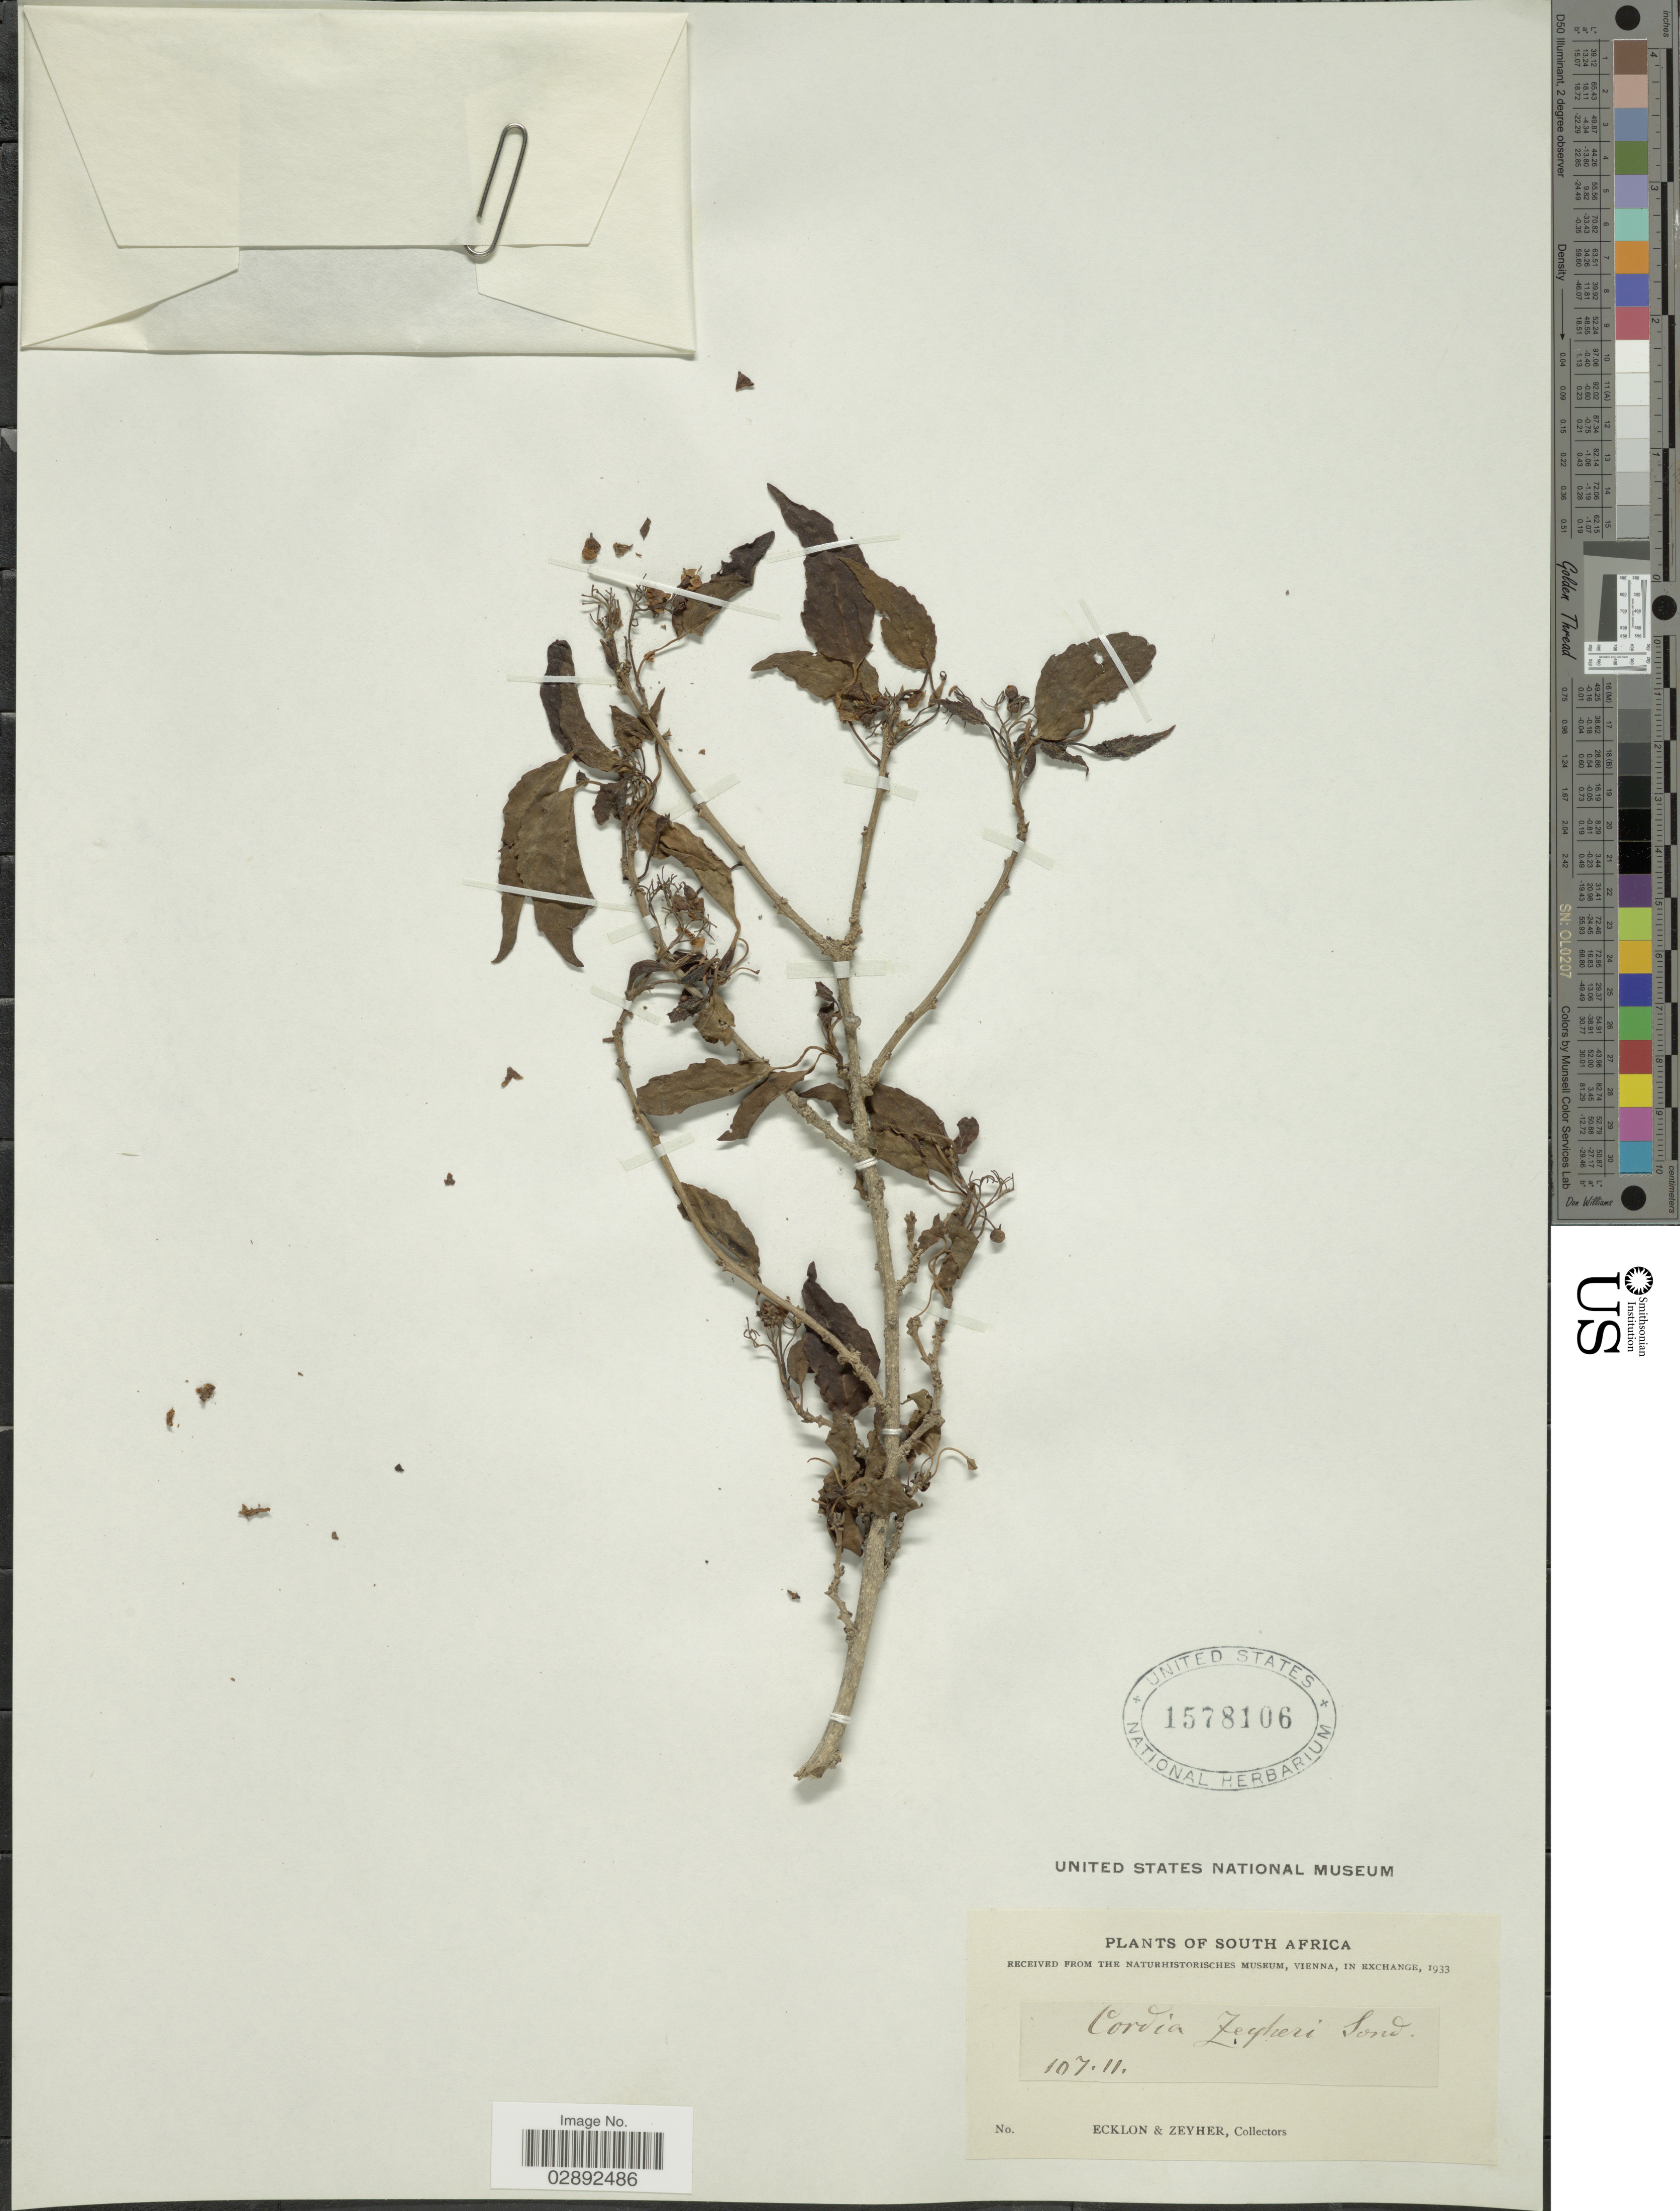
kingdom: Plantae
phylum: Tracheophyta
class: Magnoliopsida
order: Boraginales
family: Cordiaceae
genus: Cordia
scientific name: Cordia zeyheri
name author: Sond.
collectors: -. Ecklon & -. Zeyher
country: South Africa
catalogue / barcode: US 1578106